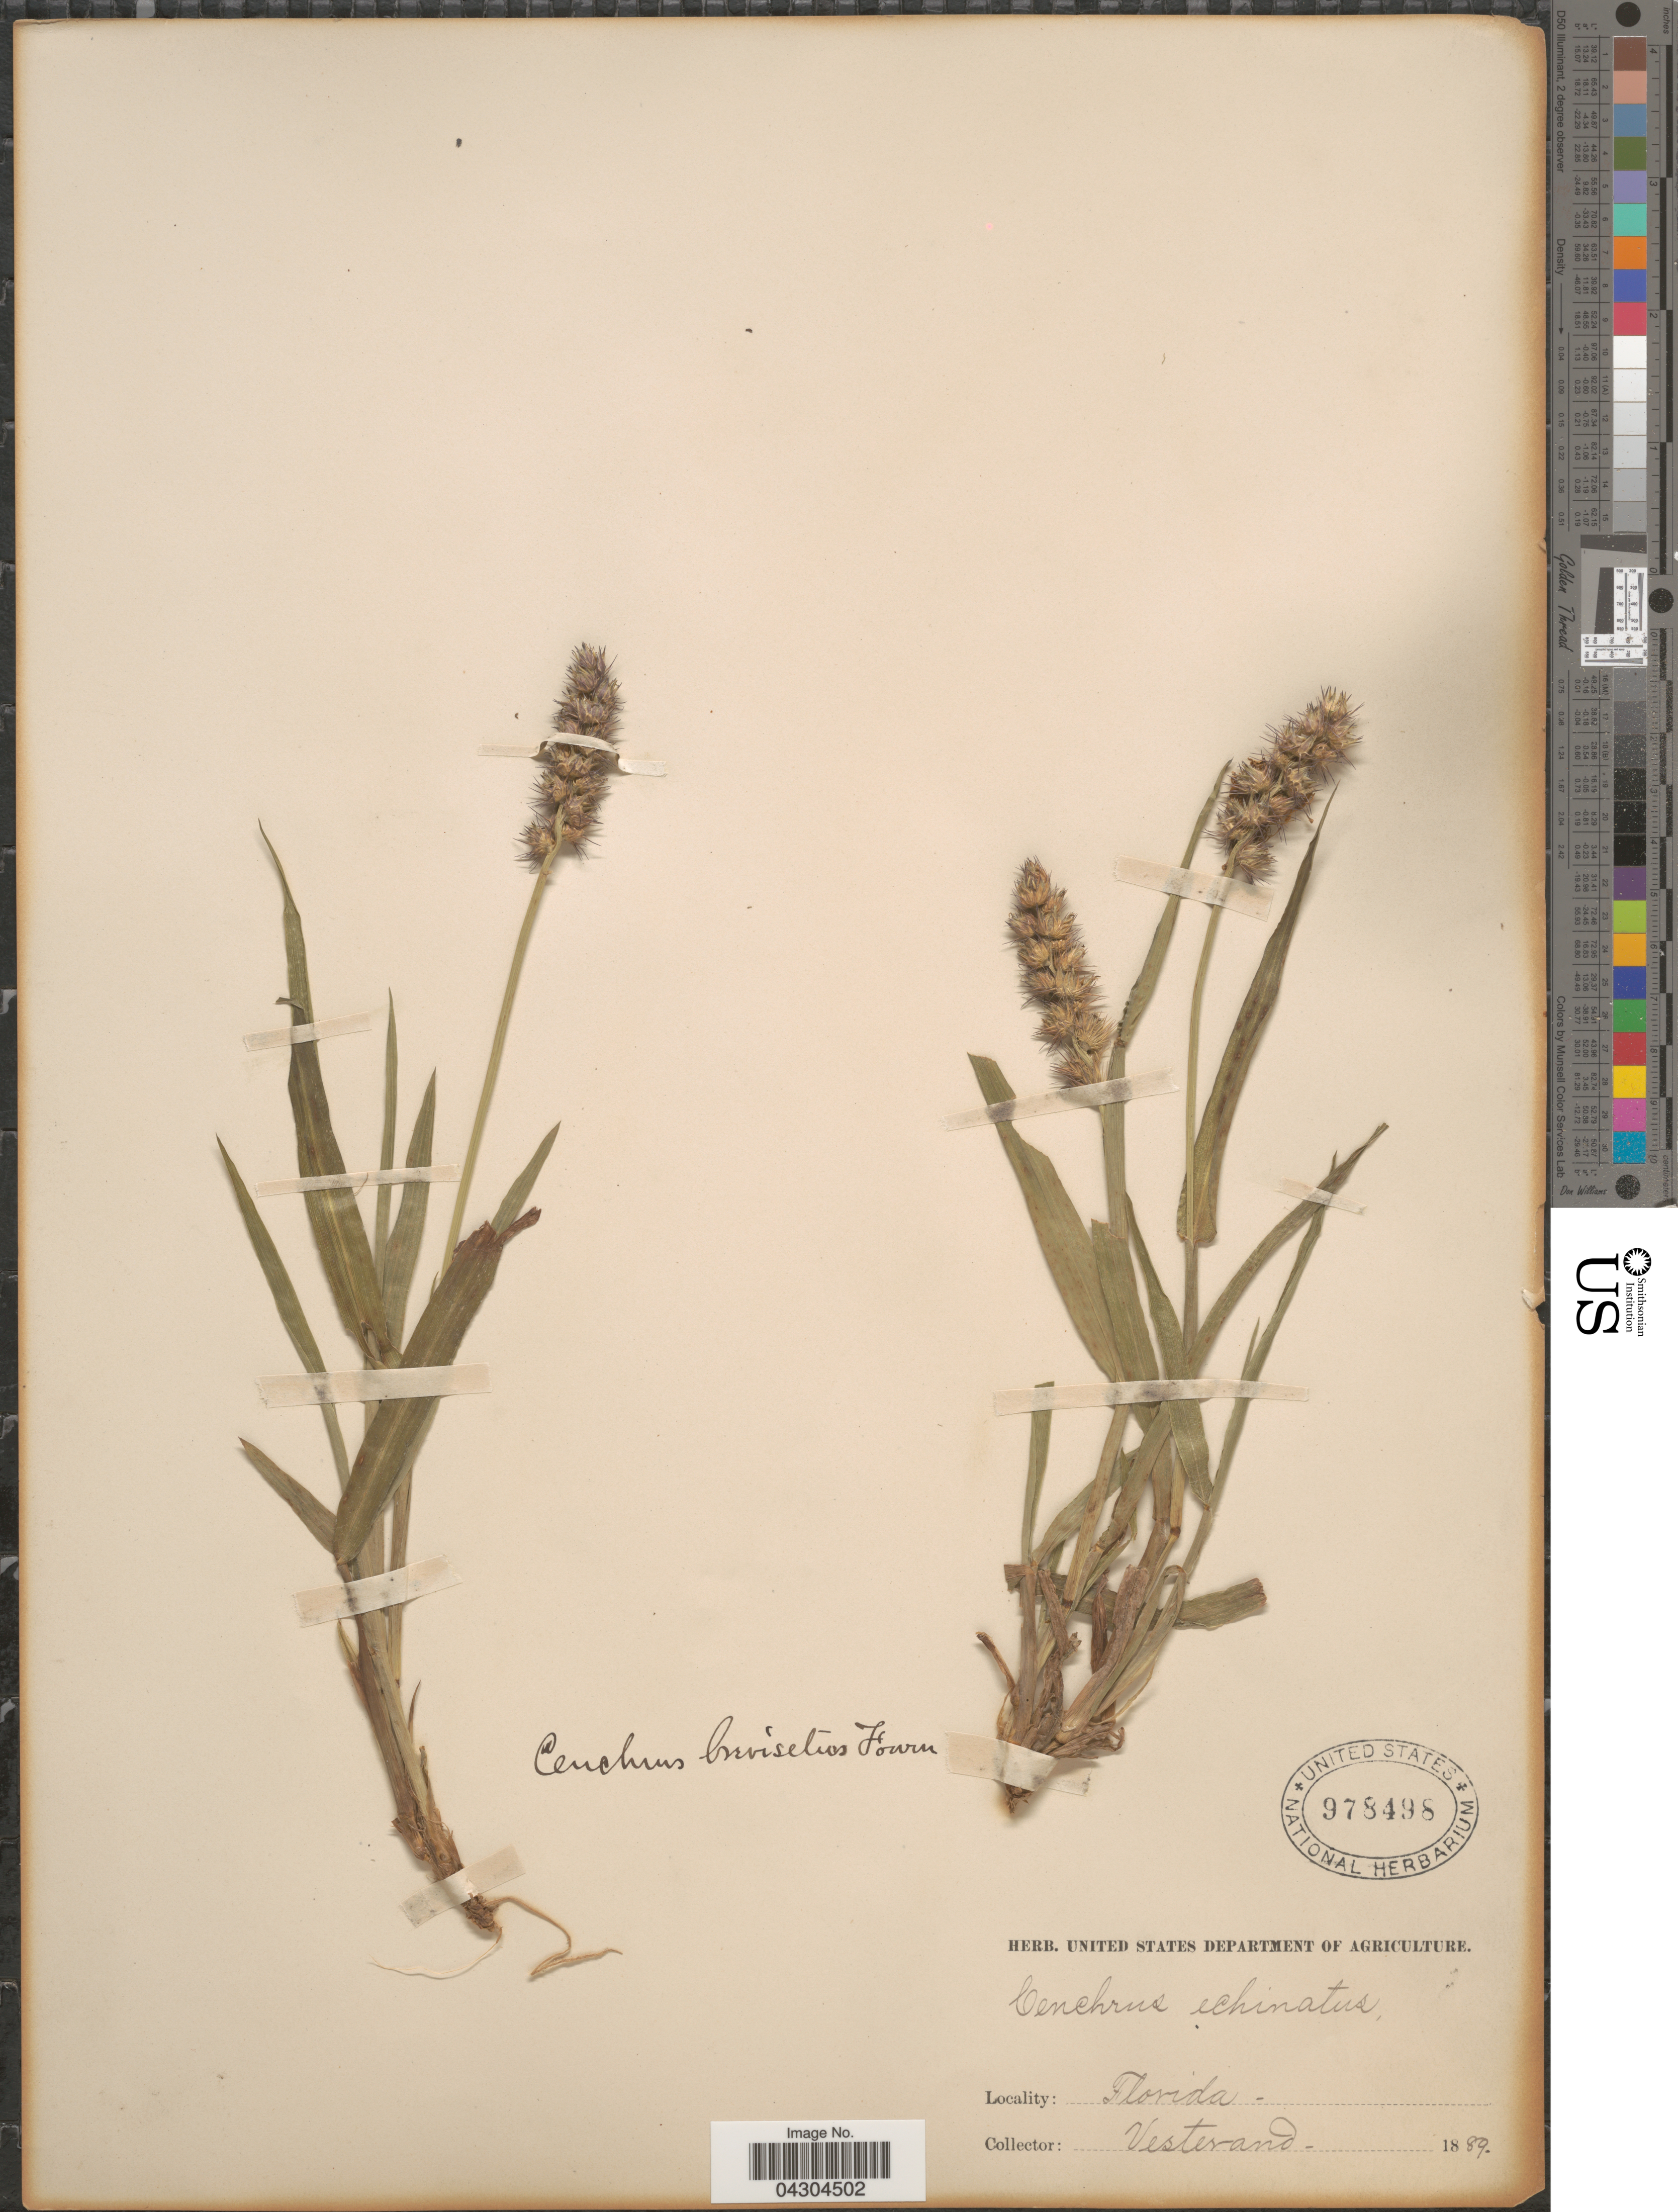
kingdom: Plantae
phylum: Tracheophyta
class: Liliopsida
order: Poales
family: Poaceae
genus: Cenchrus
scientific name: Cenchrus echinatus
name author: L.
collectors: Vesterand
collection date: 1889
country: United States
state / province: Florida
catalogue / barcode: US 978498